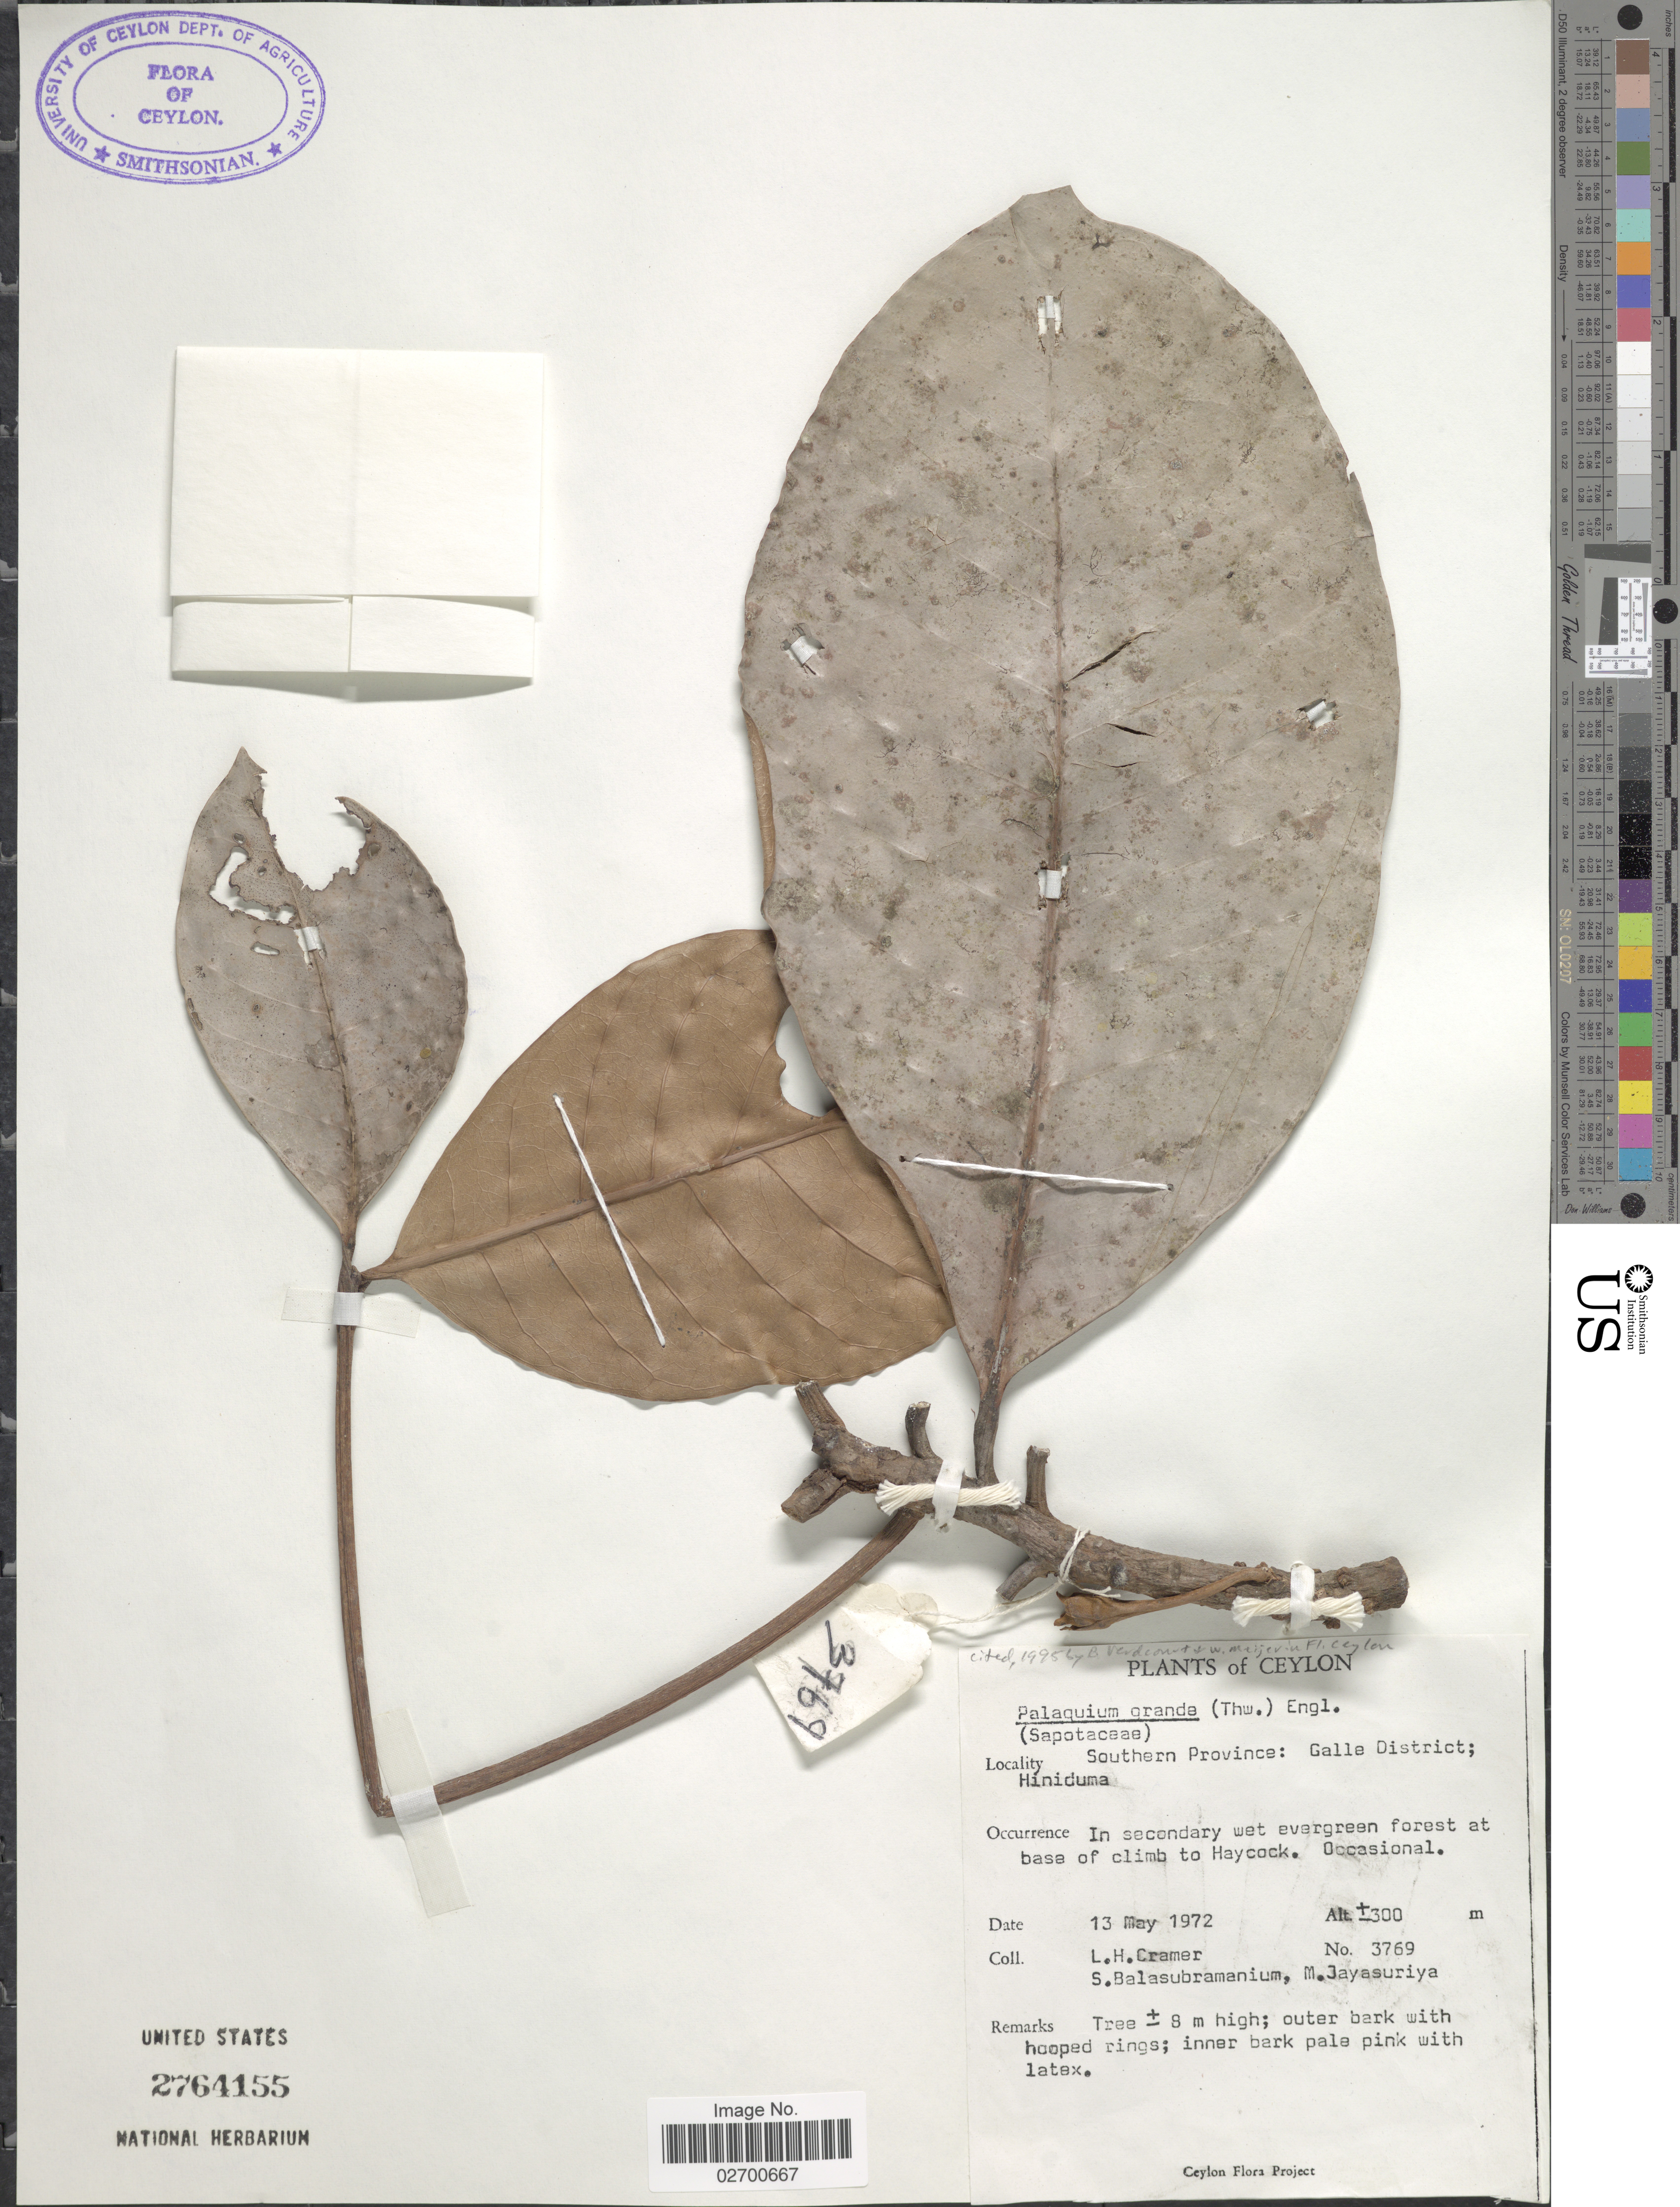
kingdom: Plantae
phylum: Tracheophyta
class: Magnoliopsida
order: Ericales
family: Sapotaceae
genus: Palaquium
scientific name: Palaquium grande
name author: (Thwaites) Engl.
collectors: L. H. Cramer, S. Balasubramanium & M. Jayasuriya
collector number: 3769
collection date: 1972-05-13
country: Sri Lanka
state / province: Southern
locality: Southern Province: Galle District; Hiniduma. In secondary wet evergreen forest at base of climb to Haycock.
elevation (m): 300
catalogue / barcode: US 2764155